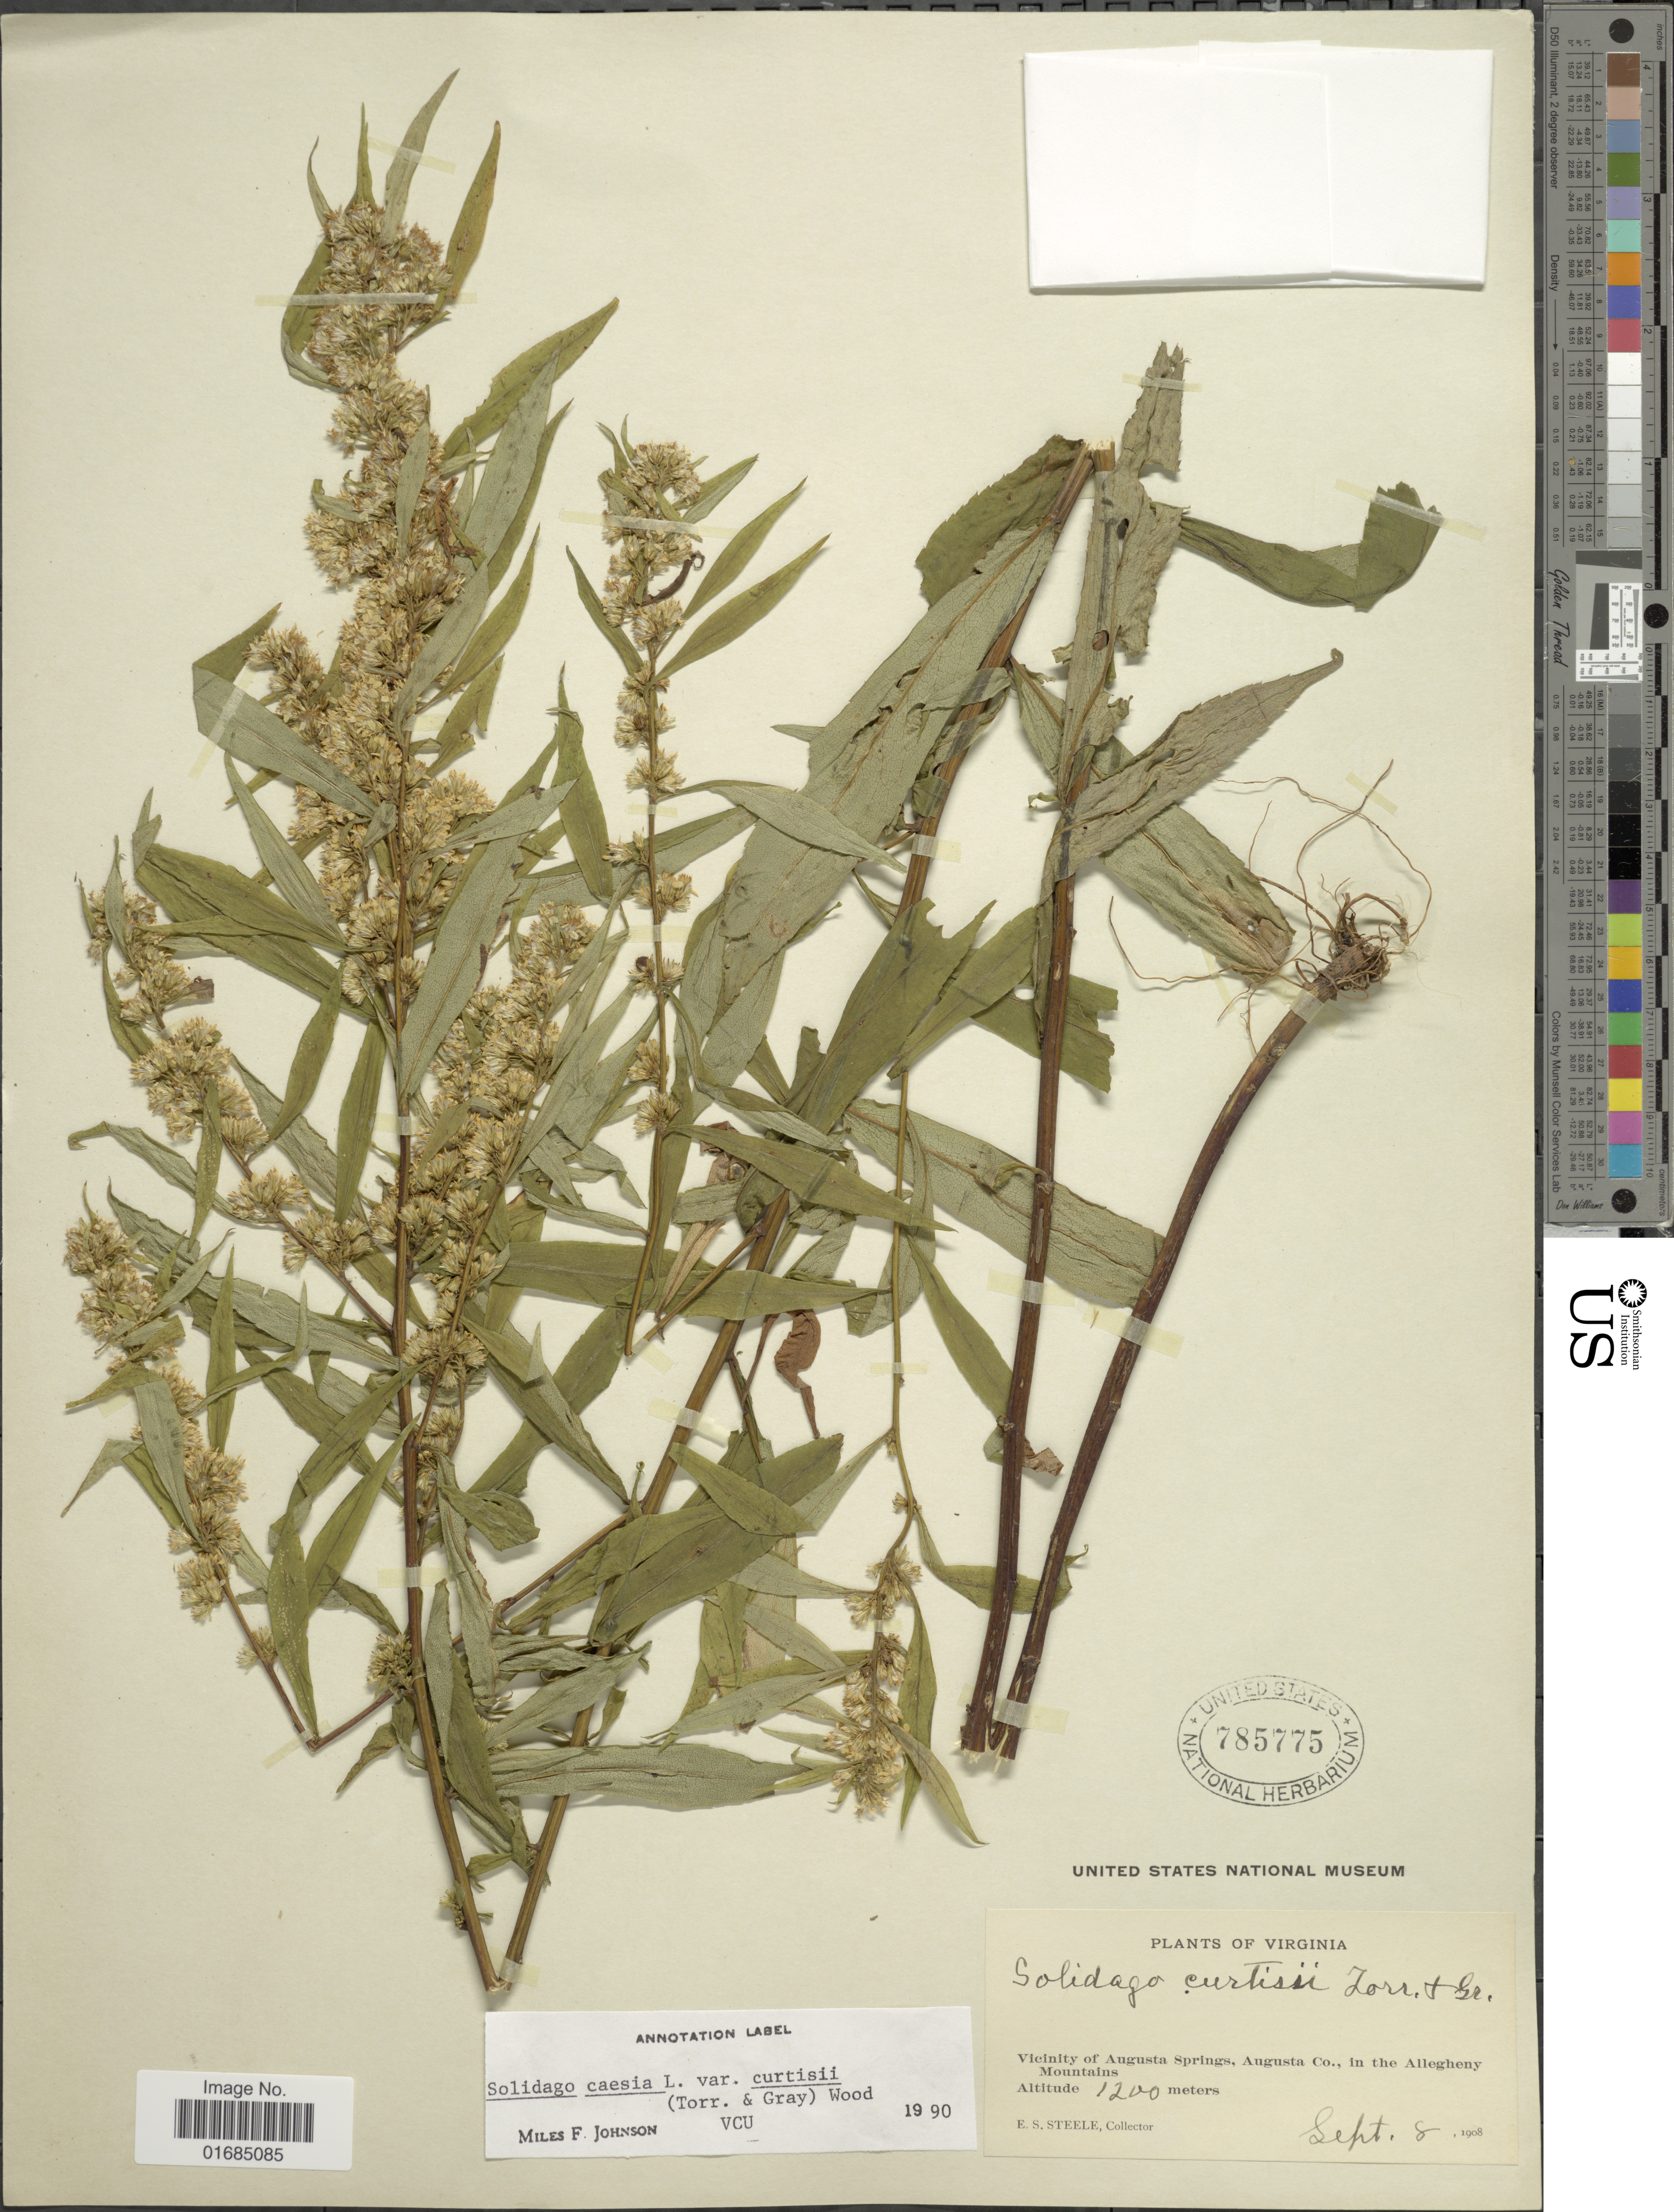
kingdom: Plantae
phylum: Tracheophyta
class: Magnoliopsida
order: Asterales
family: Asteraceae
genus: Solidago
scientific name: Solidago caesia var. curtisii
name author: (Torr. & A. Gray) C.E.S. Taylor & R.J. Taylor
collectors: E. Steele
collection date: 1908-09-08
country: United States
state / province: Virginia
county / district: Augusta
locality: Vicinity of Augusta Springs, Augusta Co., in the Allegheny Mountains.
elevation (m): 1200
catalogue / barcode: US 785775